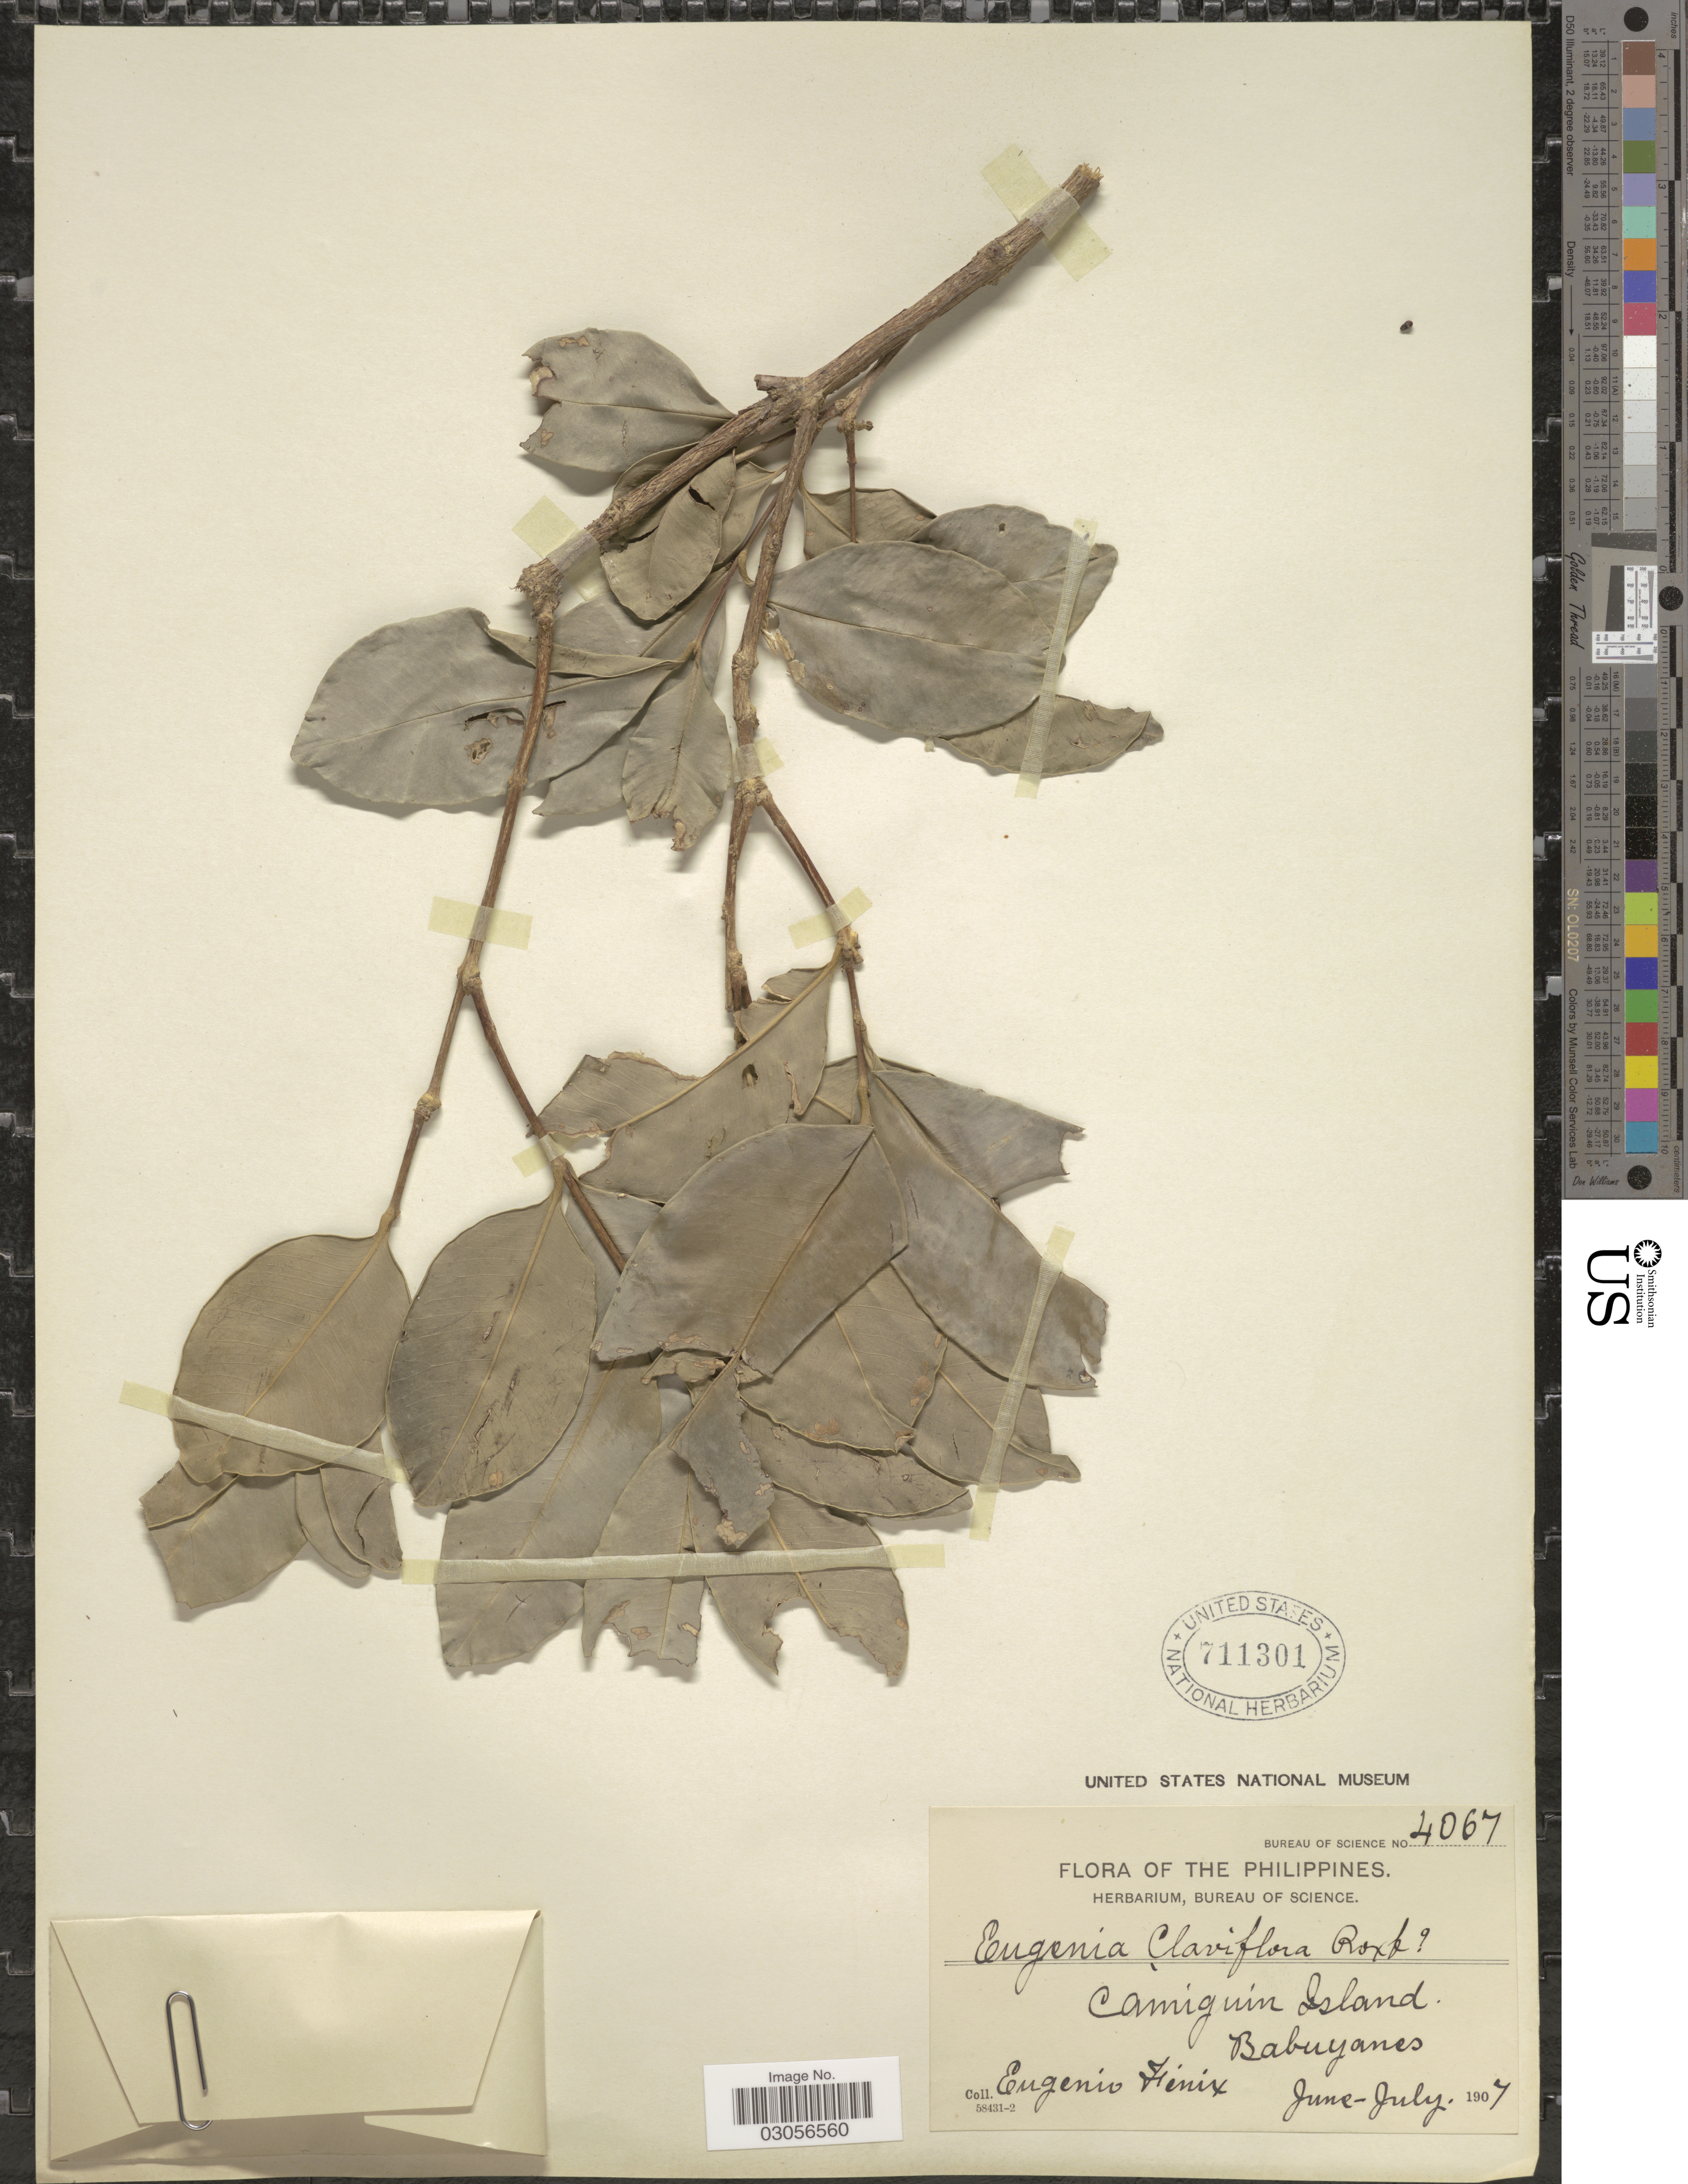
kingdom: Plantae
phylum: Tracheophyta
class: Magnoliopsida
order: Myrtales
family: Myrtaceae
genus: Syzygium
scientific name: Syzygium sp.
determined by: Strong, M. T., (US), Smithsonian Institution - National Museum of Natural History (UNITED STATES)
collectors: E. Fénix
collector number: Bureau of science 4067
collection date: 1907-06/1907-07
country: Philippines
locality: Camiguin Island. Babuyanes.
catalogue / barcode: US 711301